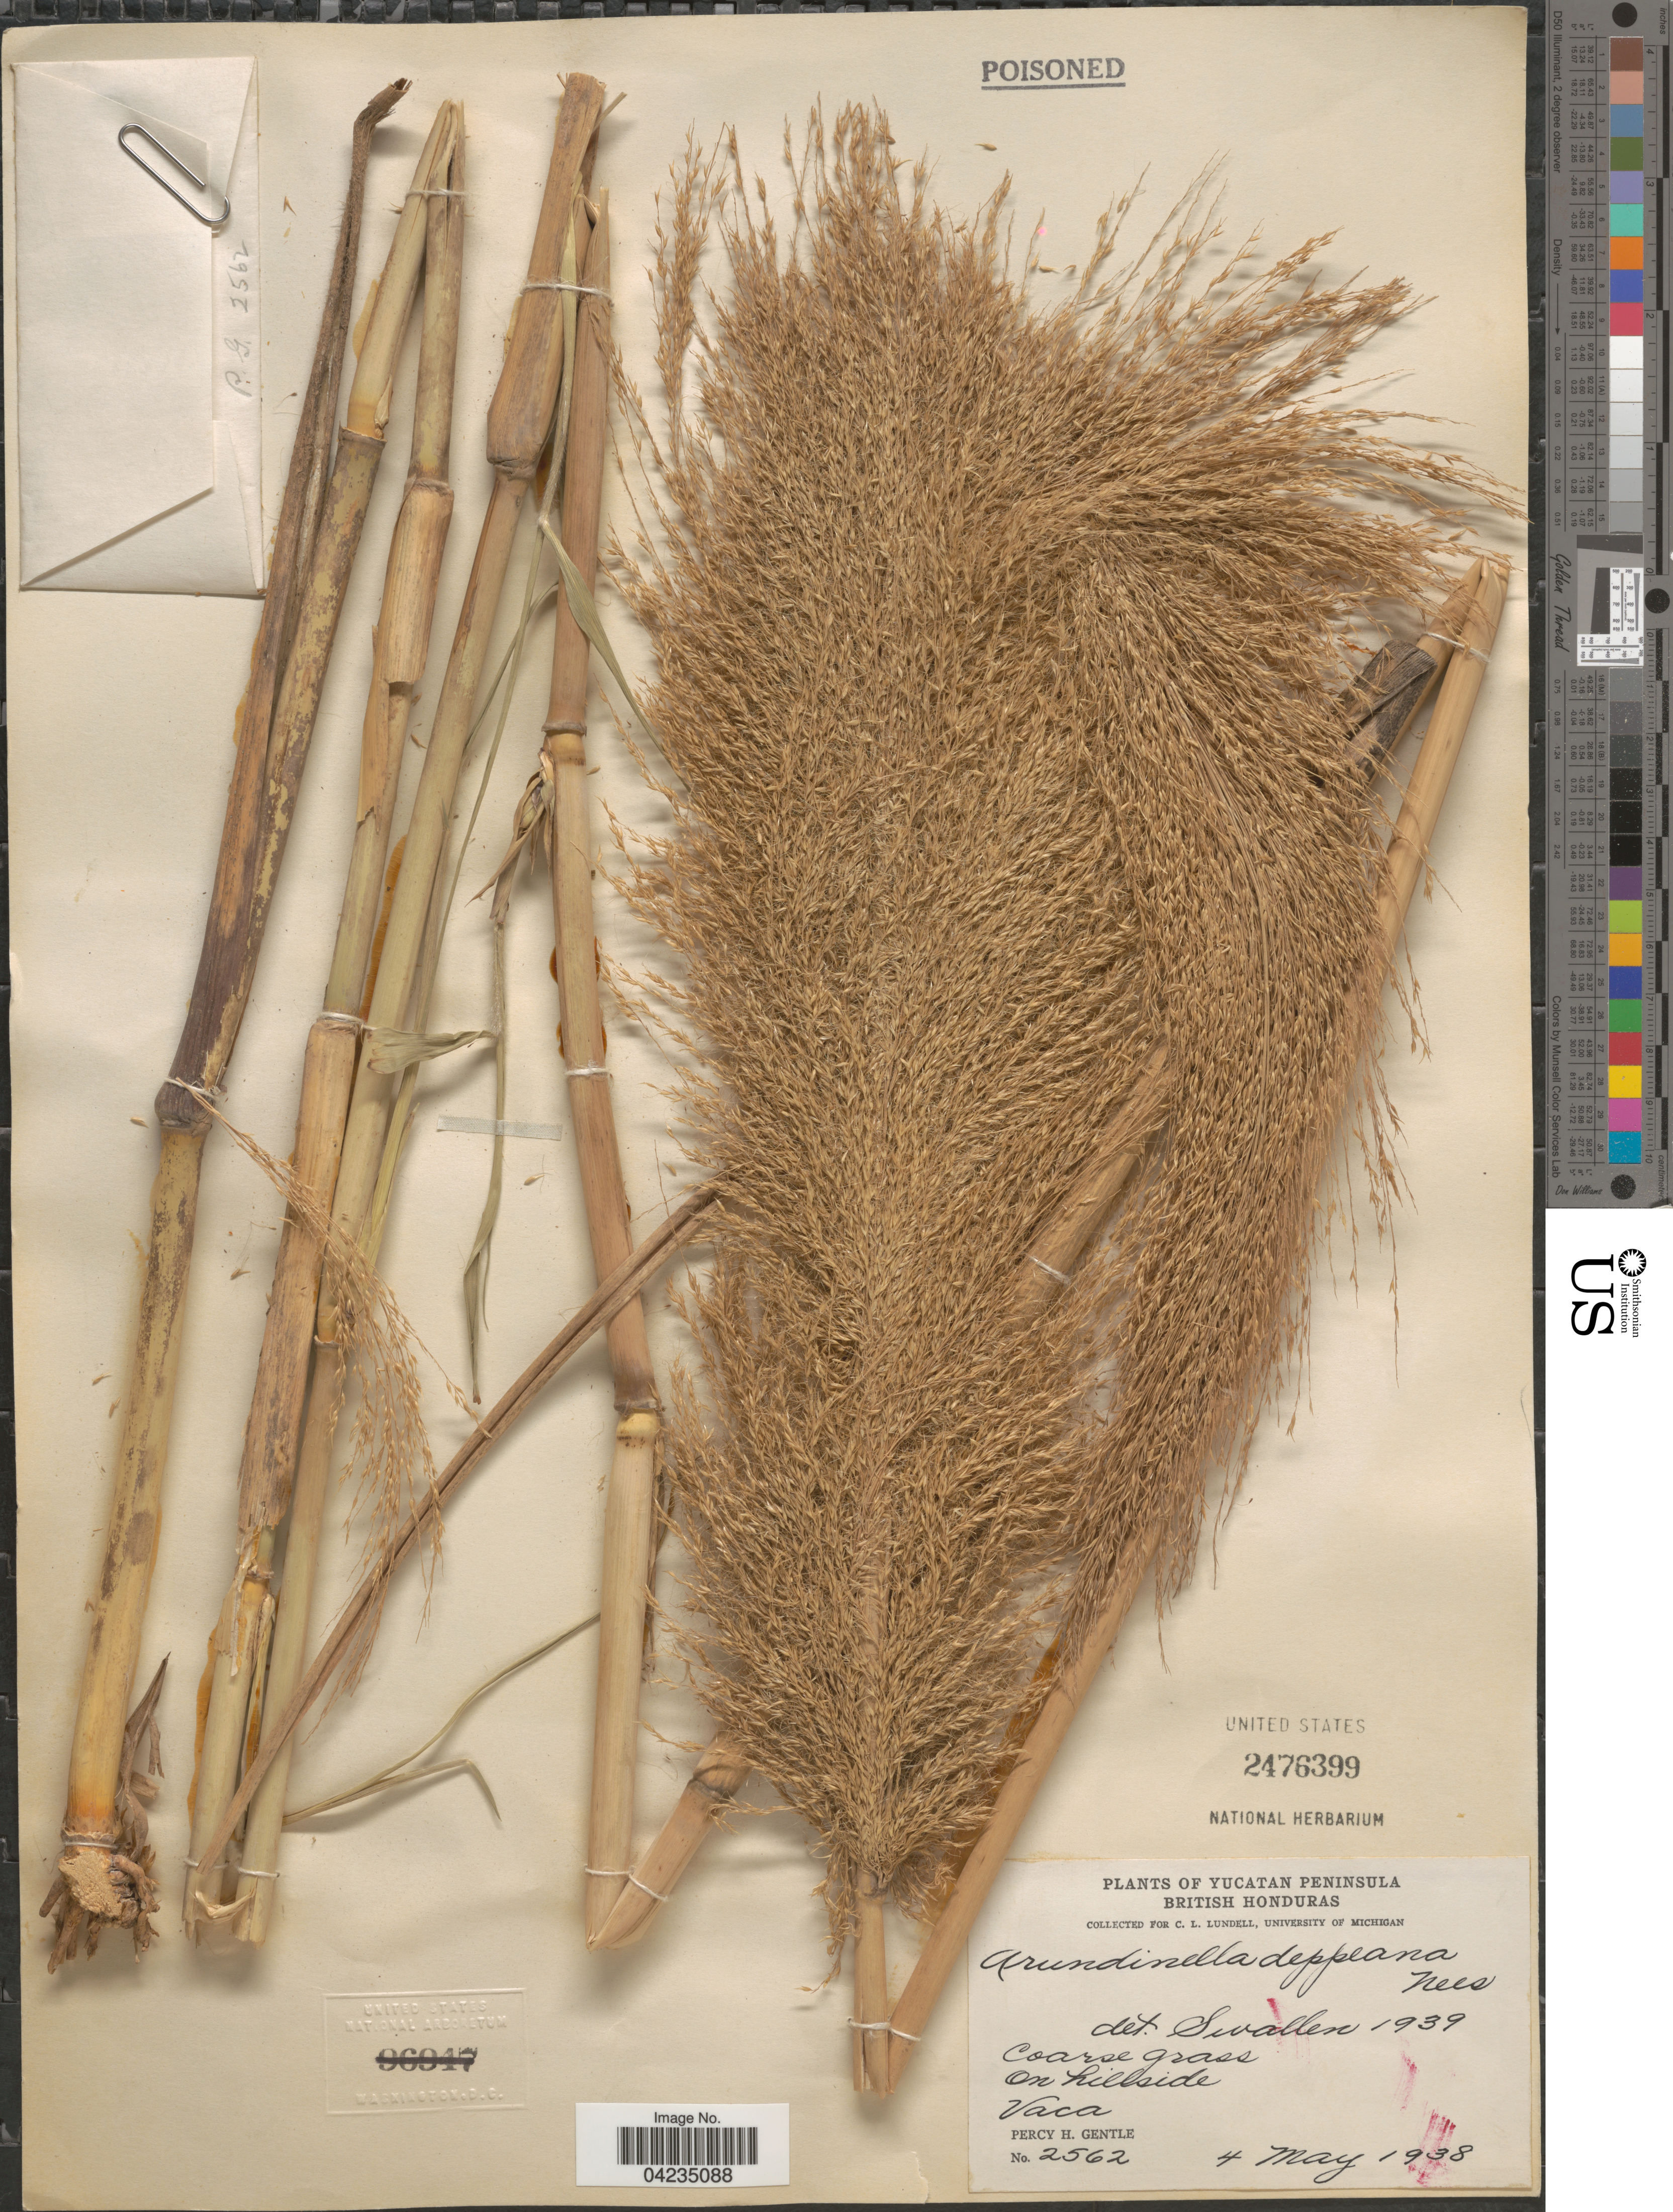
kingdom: Plantae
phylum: Tracheophyta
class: Liliopsida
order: Poales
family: Poaceae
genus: Arundinella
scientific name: Arundinella deppeana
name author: Nees ex Steud.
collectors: P. H. Gentle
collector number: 2562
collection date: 1938-05-04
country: Belize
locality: Yucatan Peninsula. British Honduras. Vaca.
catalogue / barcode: US 2476399